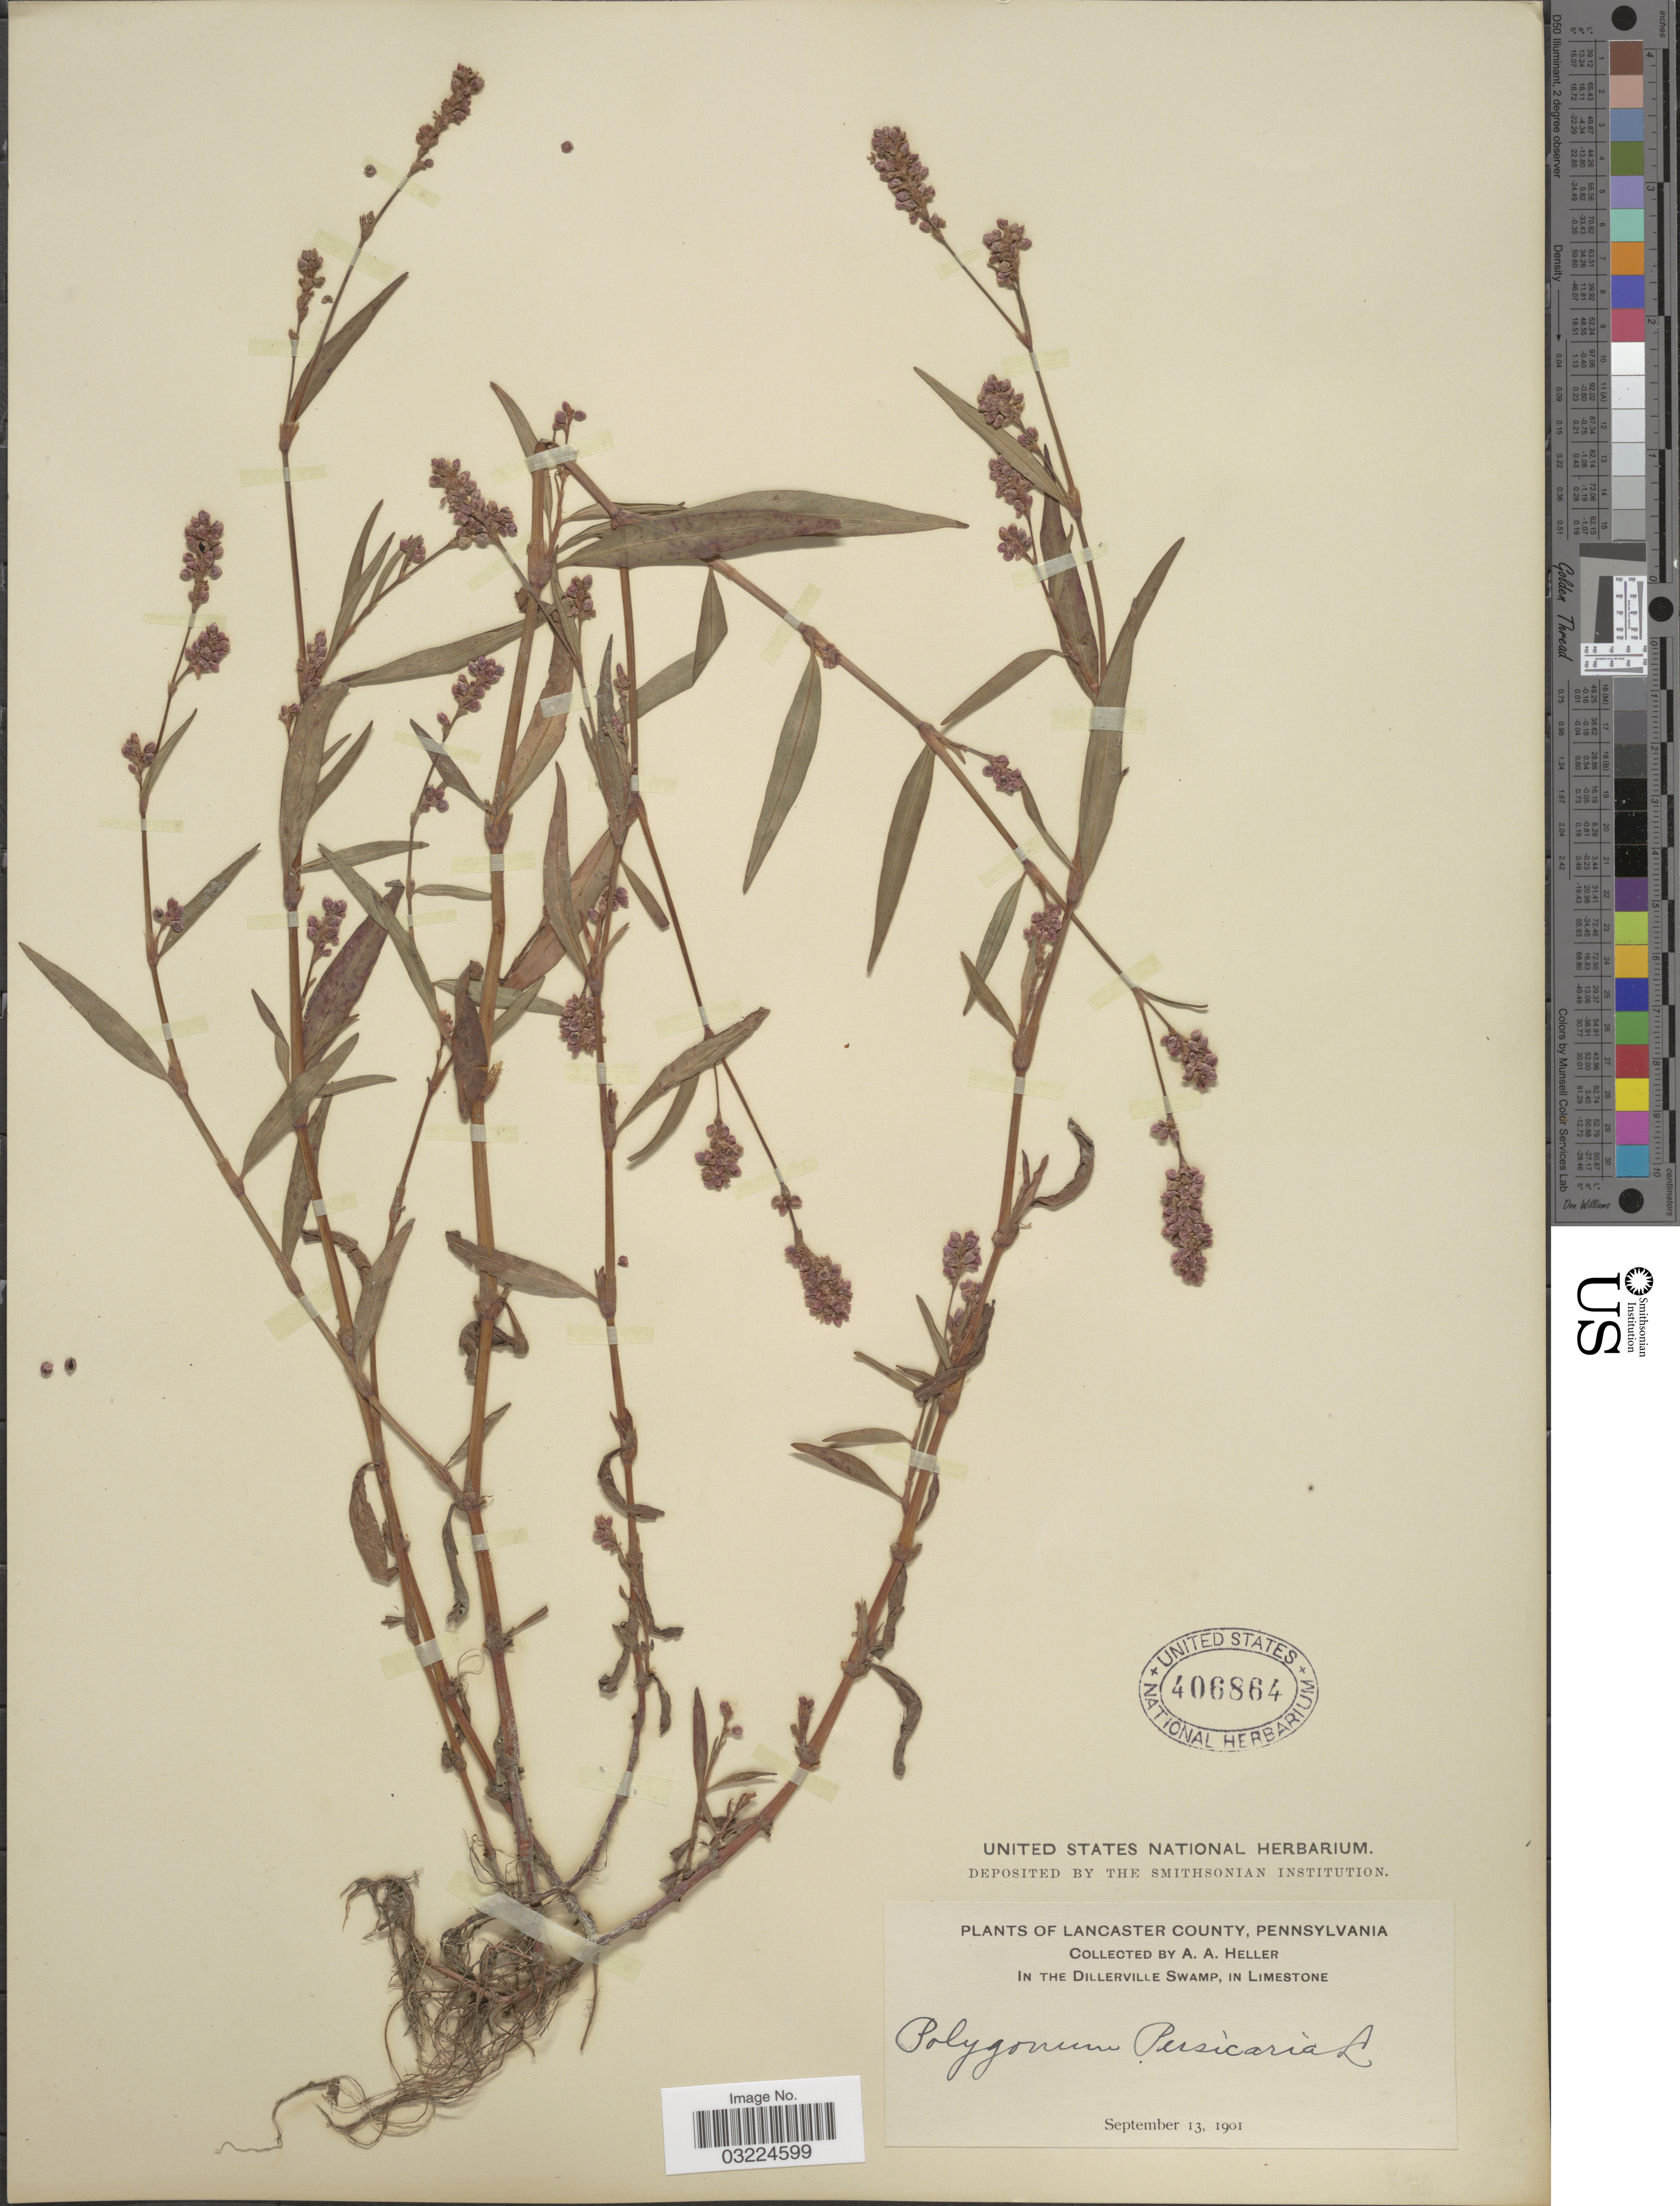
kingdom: Plantae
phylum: Tracheophyta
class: Magnoliopsida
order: Caryophyllales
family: Polygonaceae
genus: Persicaria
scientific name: Persicaria maculosa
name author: S.F. Gray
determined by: Atha, D. E.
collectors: A. A. Heller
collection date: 1901-09-13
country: United States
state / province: Pennsylvania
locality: Lancaster County. In the Dillerville Swamp, in Limestone.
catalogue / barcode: US 406864